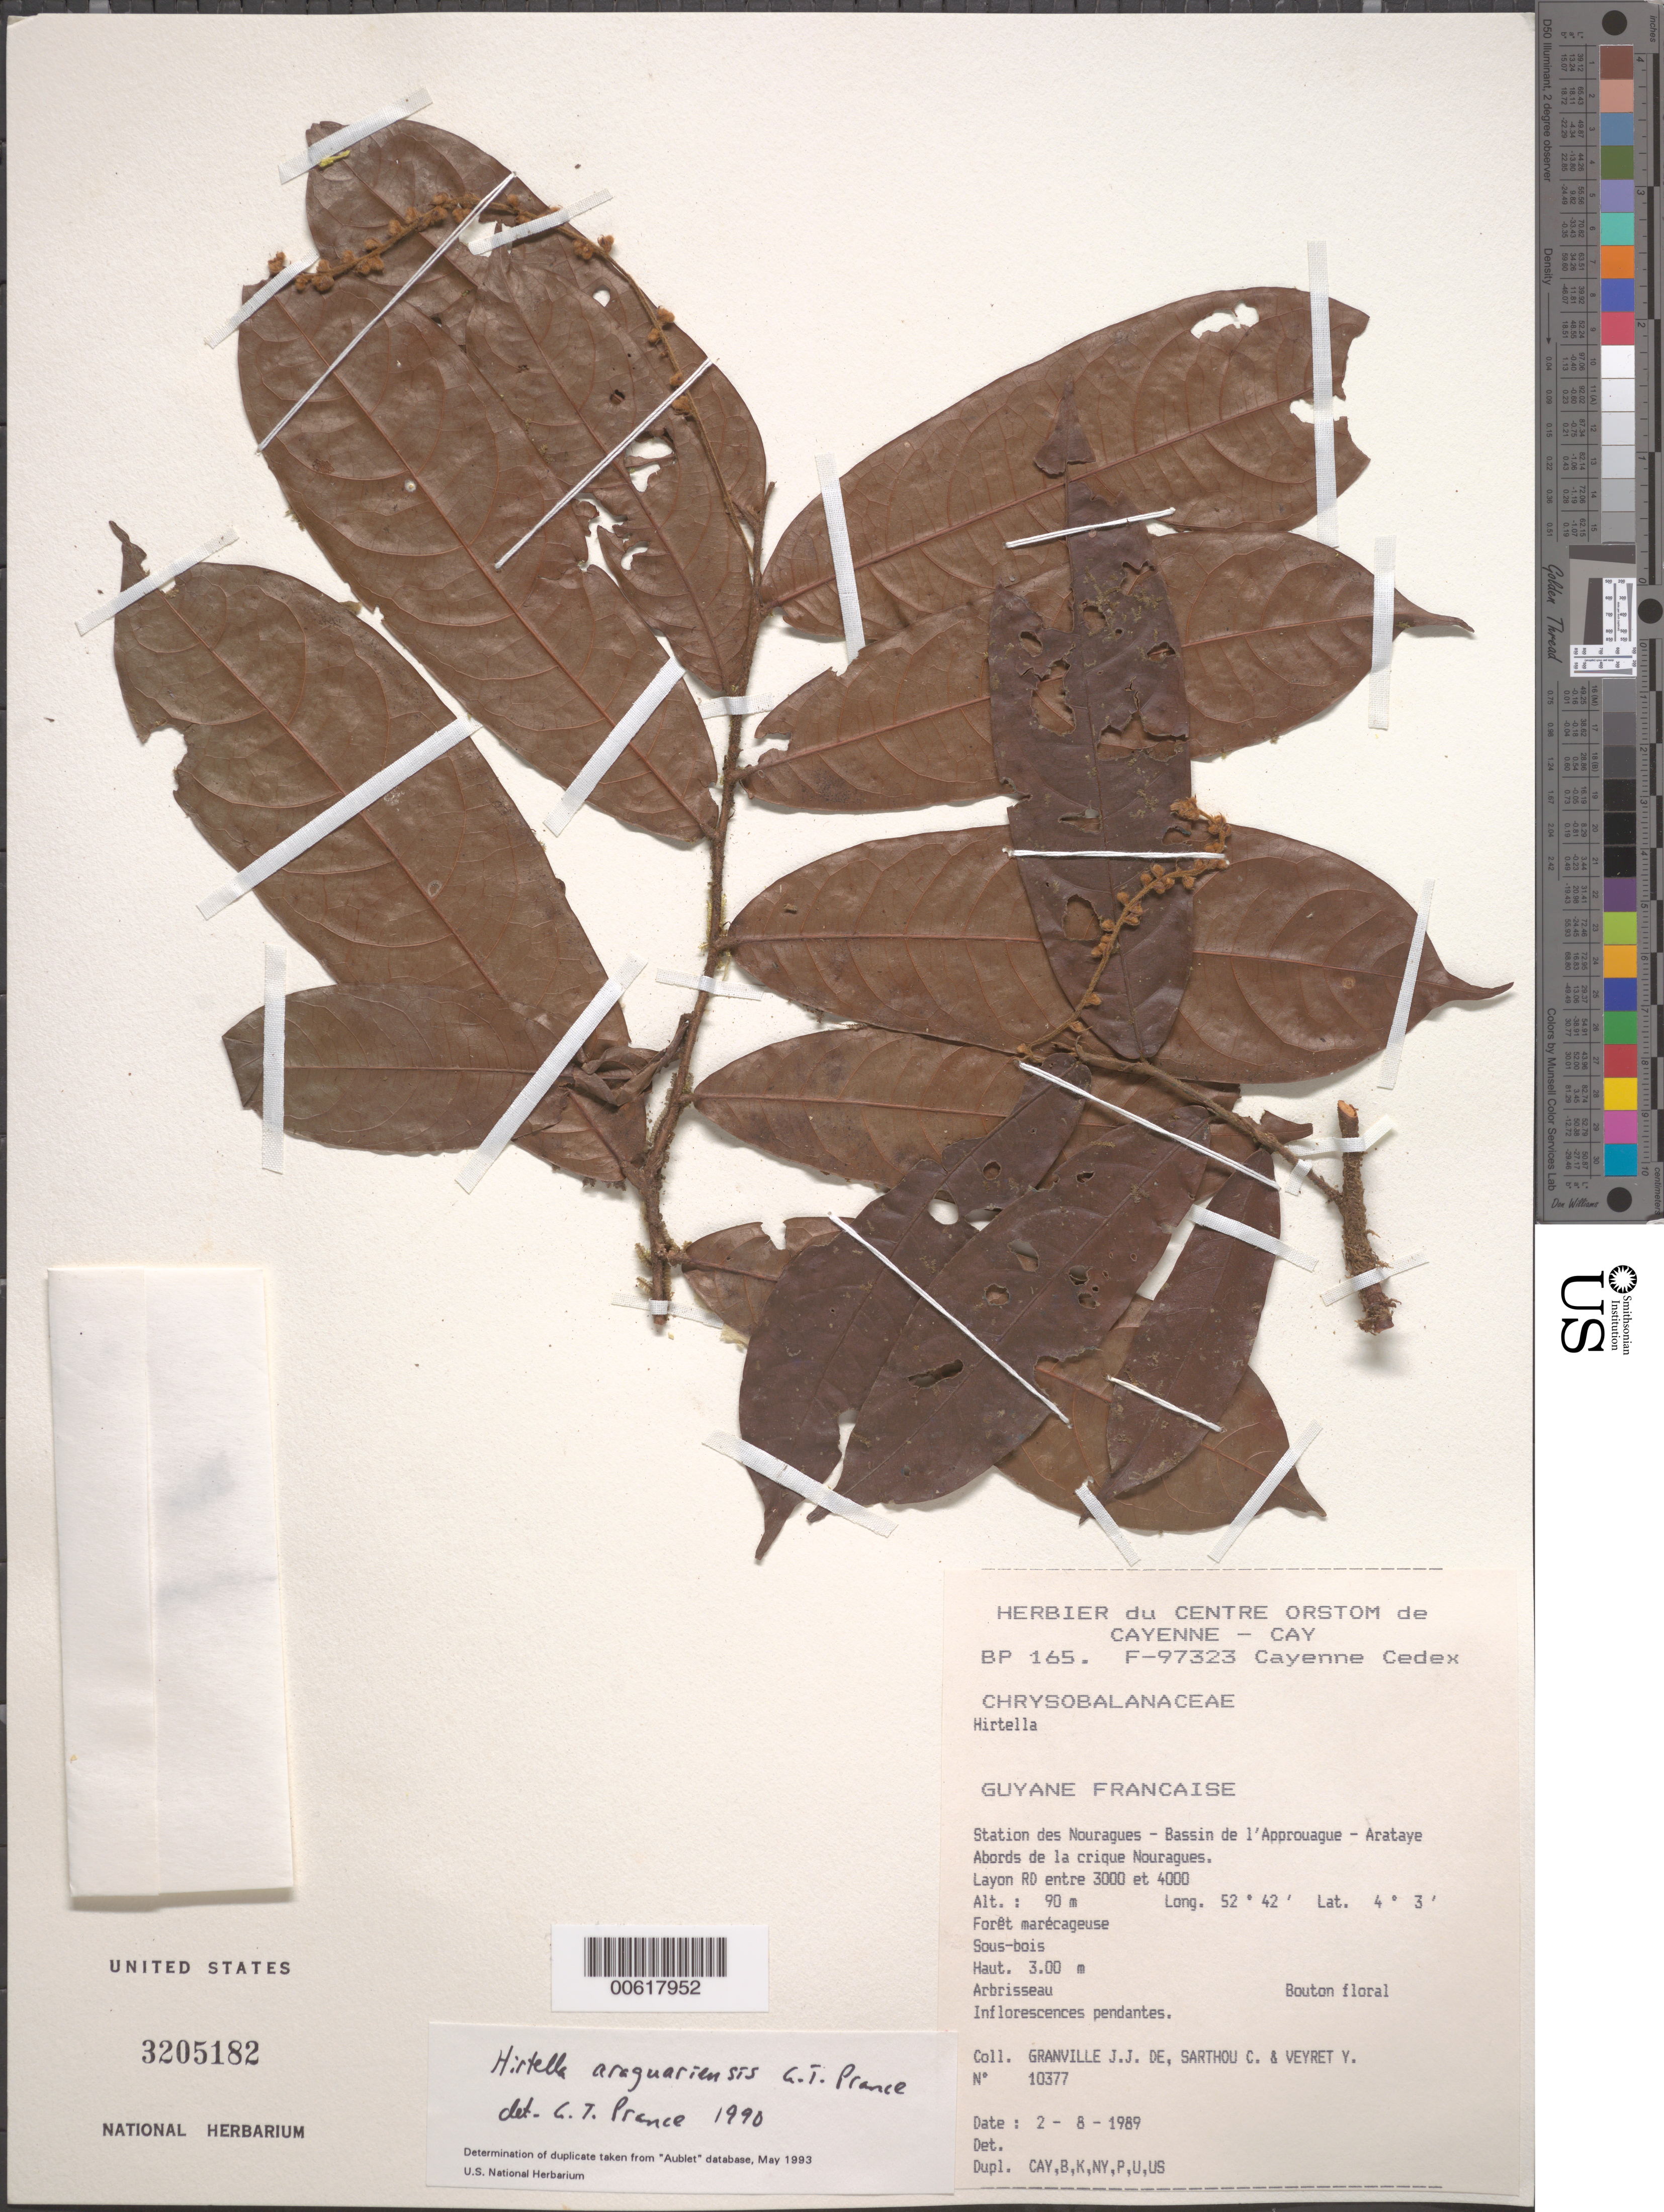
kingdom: Plantae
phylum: Tracheophyta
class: Magnoliopsida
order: Malpighiales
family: Chrysobalanaceae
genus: Hirtella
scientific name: Hirtella araguariensis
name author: Prance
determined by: Prance, G. T.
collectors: J.-J. de Granville, C. Sarthou & Y. Veyret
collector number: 10377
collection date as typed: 2-Aug-89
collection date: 1989-08-02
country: French Guiana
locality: Station des Nouragues, Bassin de l'Approuague, Arataye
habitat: Foret marecageuse, sous-bois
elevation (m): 90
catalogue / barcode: US 3205182